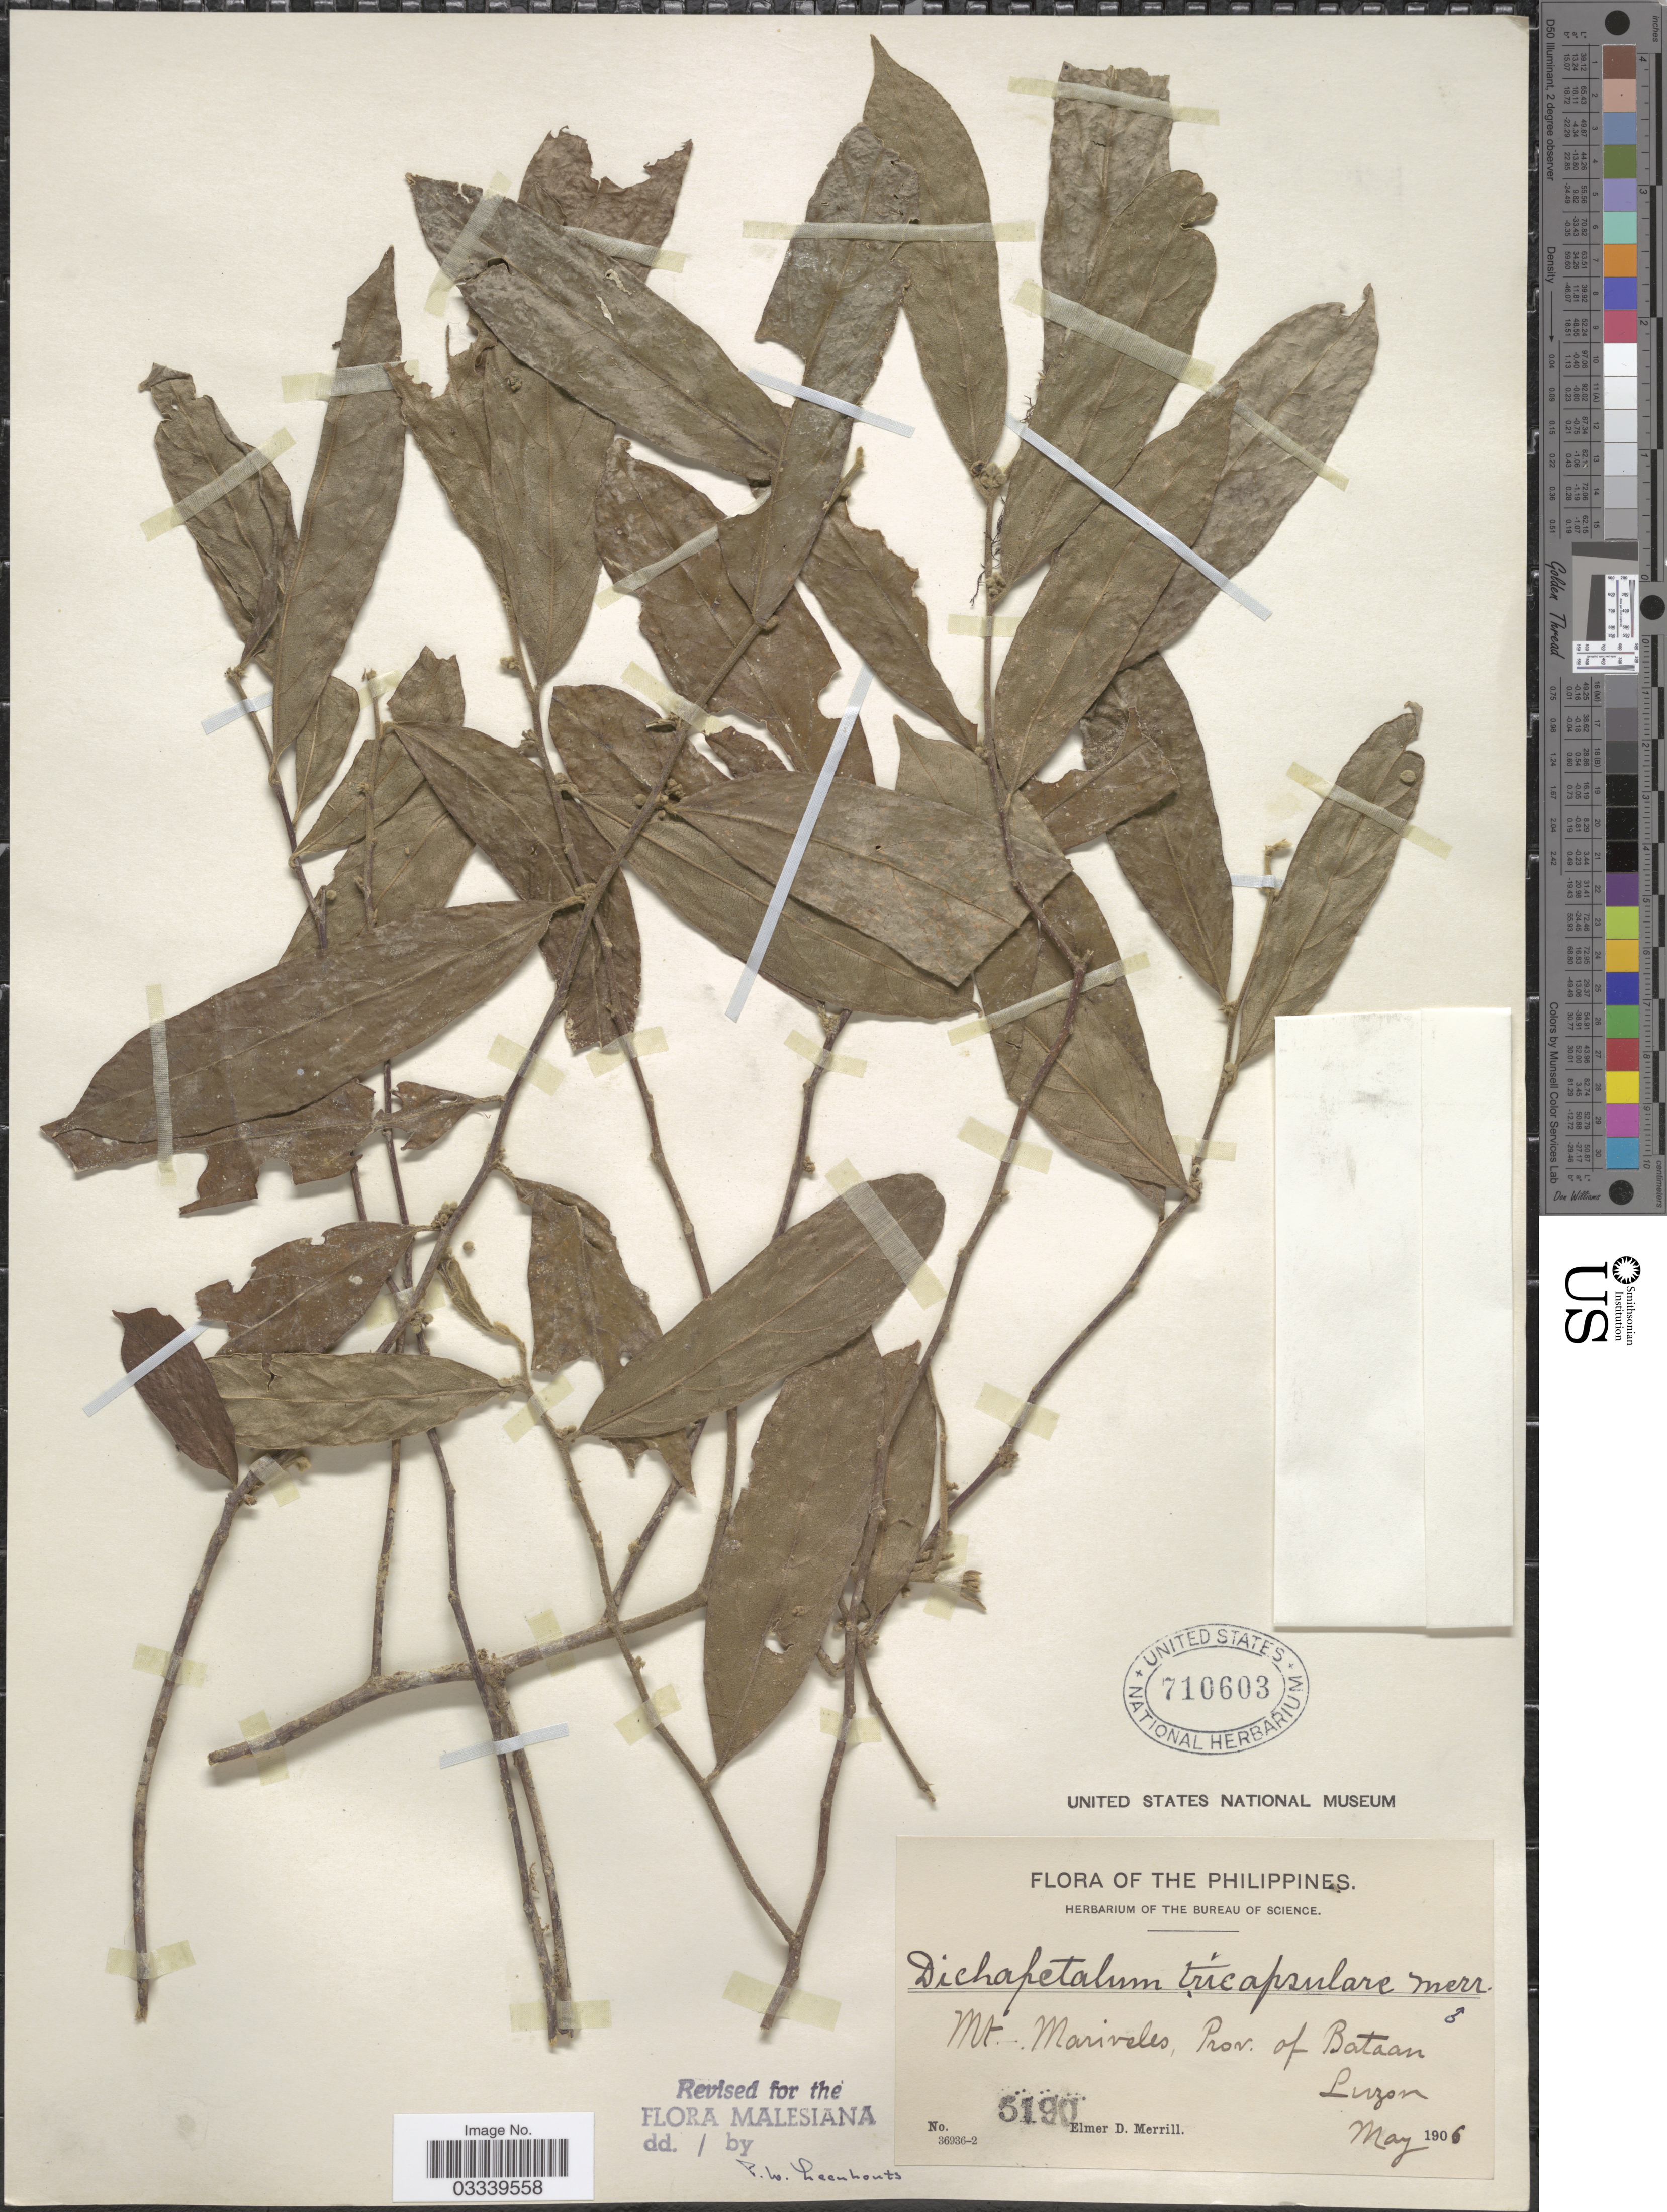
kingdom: Plantae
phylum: Tracheophyta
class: Magnoliopsida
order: Malpighiales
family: Dichapetalaceae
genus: Dichapetalum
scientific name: Dichapetalum tricapsulare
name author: (Blanco) Merr.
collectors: E. D. Merrill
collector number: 5190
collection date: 1906-05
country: Philippines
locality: Mt. Mariveles, Prov. of Bataan, Luzon.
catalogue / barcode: US 710603